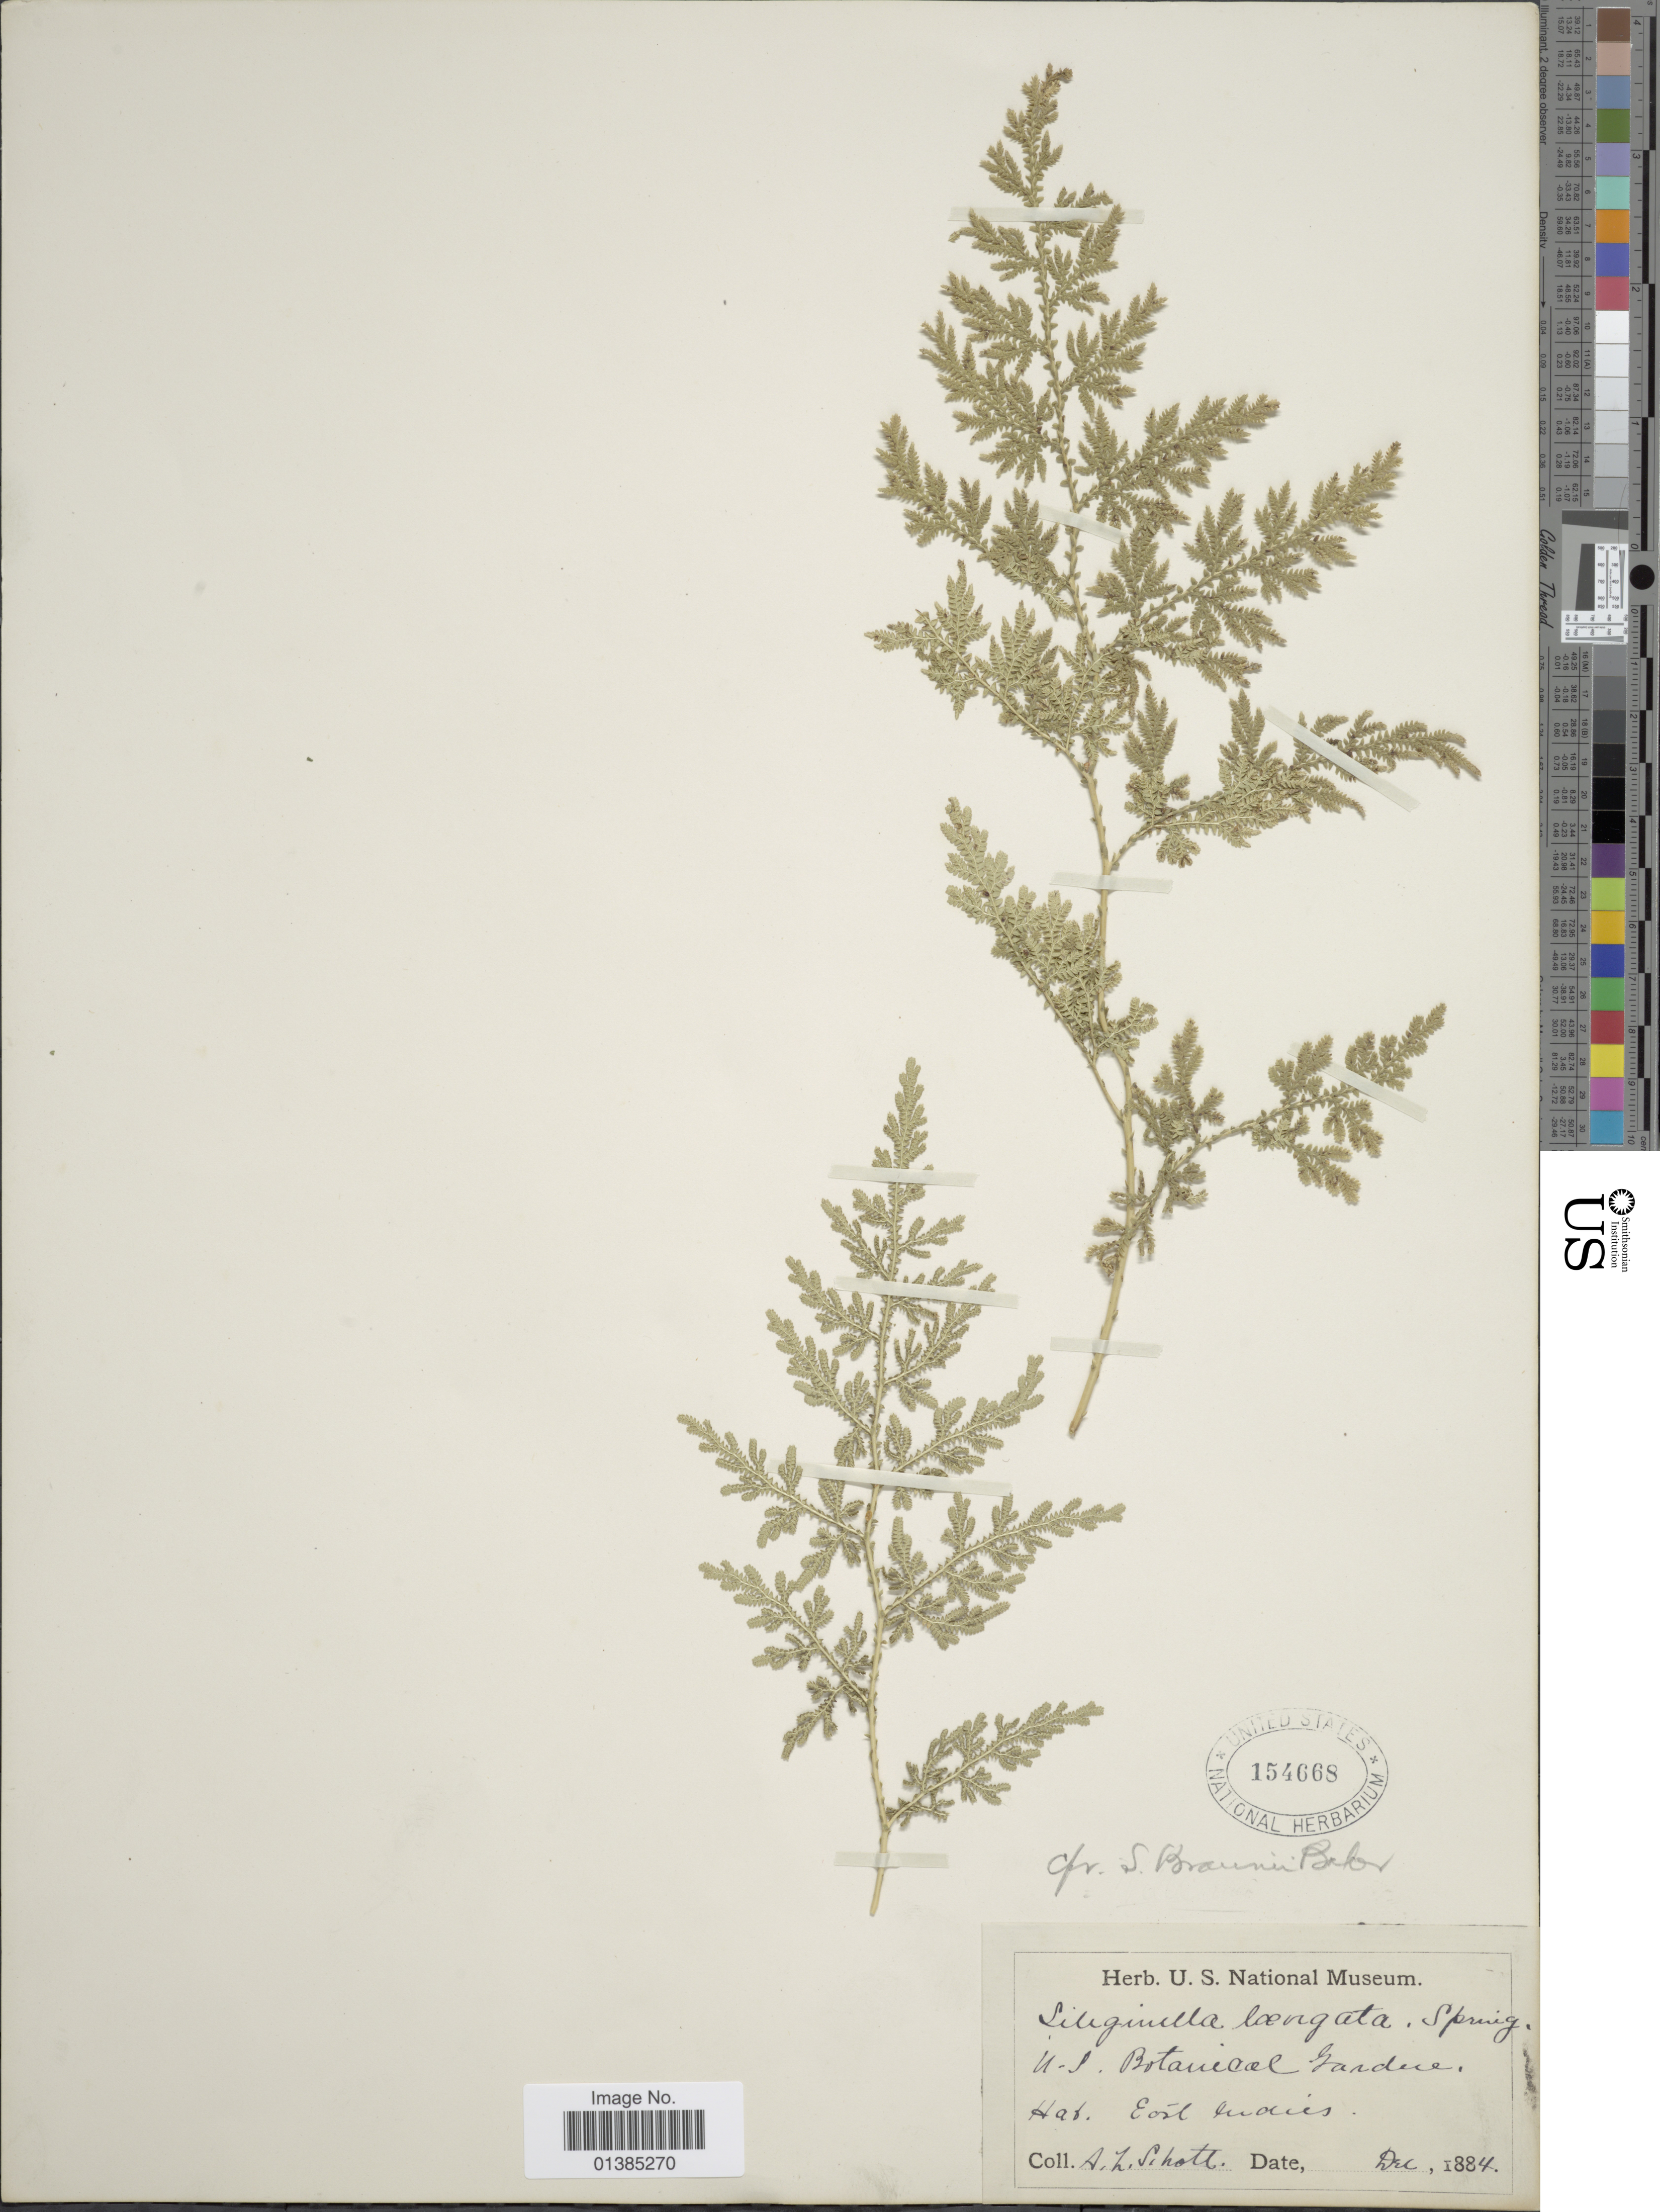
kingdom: Plantae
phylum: Tracheophyta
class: Lycopodiopsida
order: Selaginellales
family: Selaginellaceae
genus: Selaginella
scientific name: Selaginella braunii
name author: Baker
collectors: A. L. Schott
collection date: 1884-12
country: United States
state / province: District of Columbia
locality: U.S. Botanical Garden. East Indies.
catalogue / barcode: US 154668